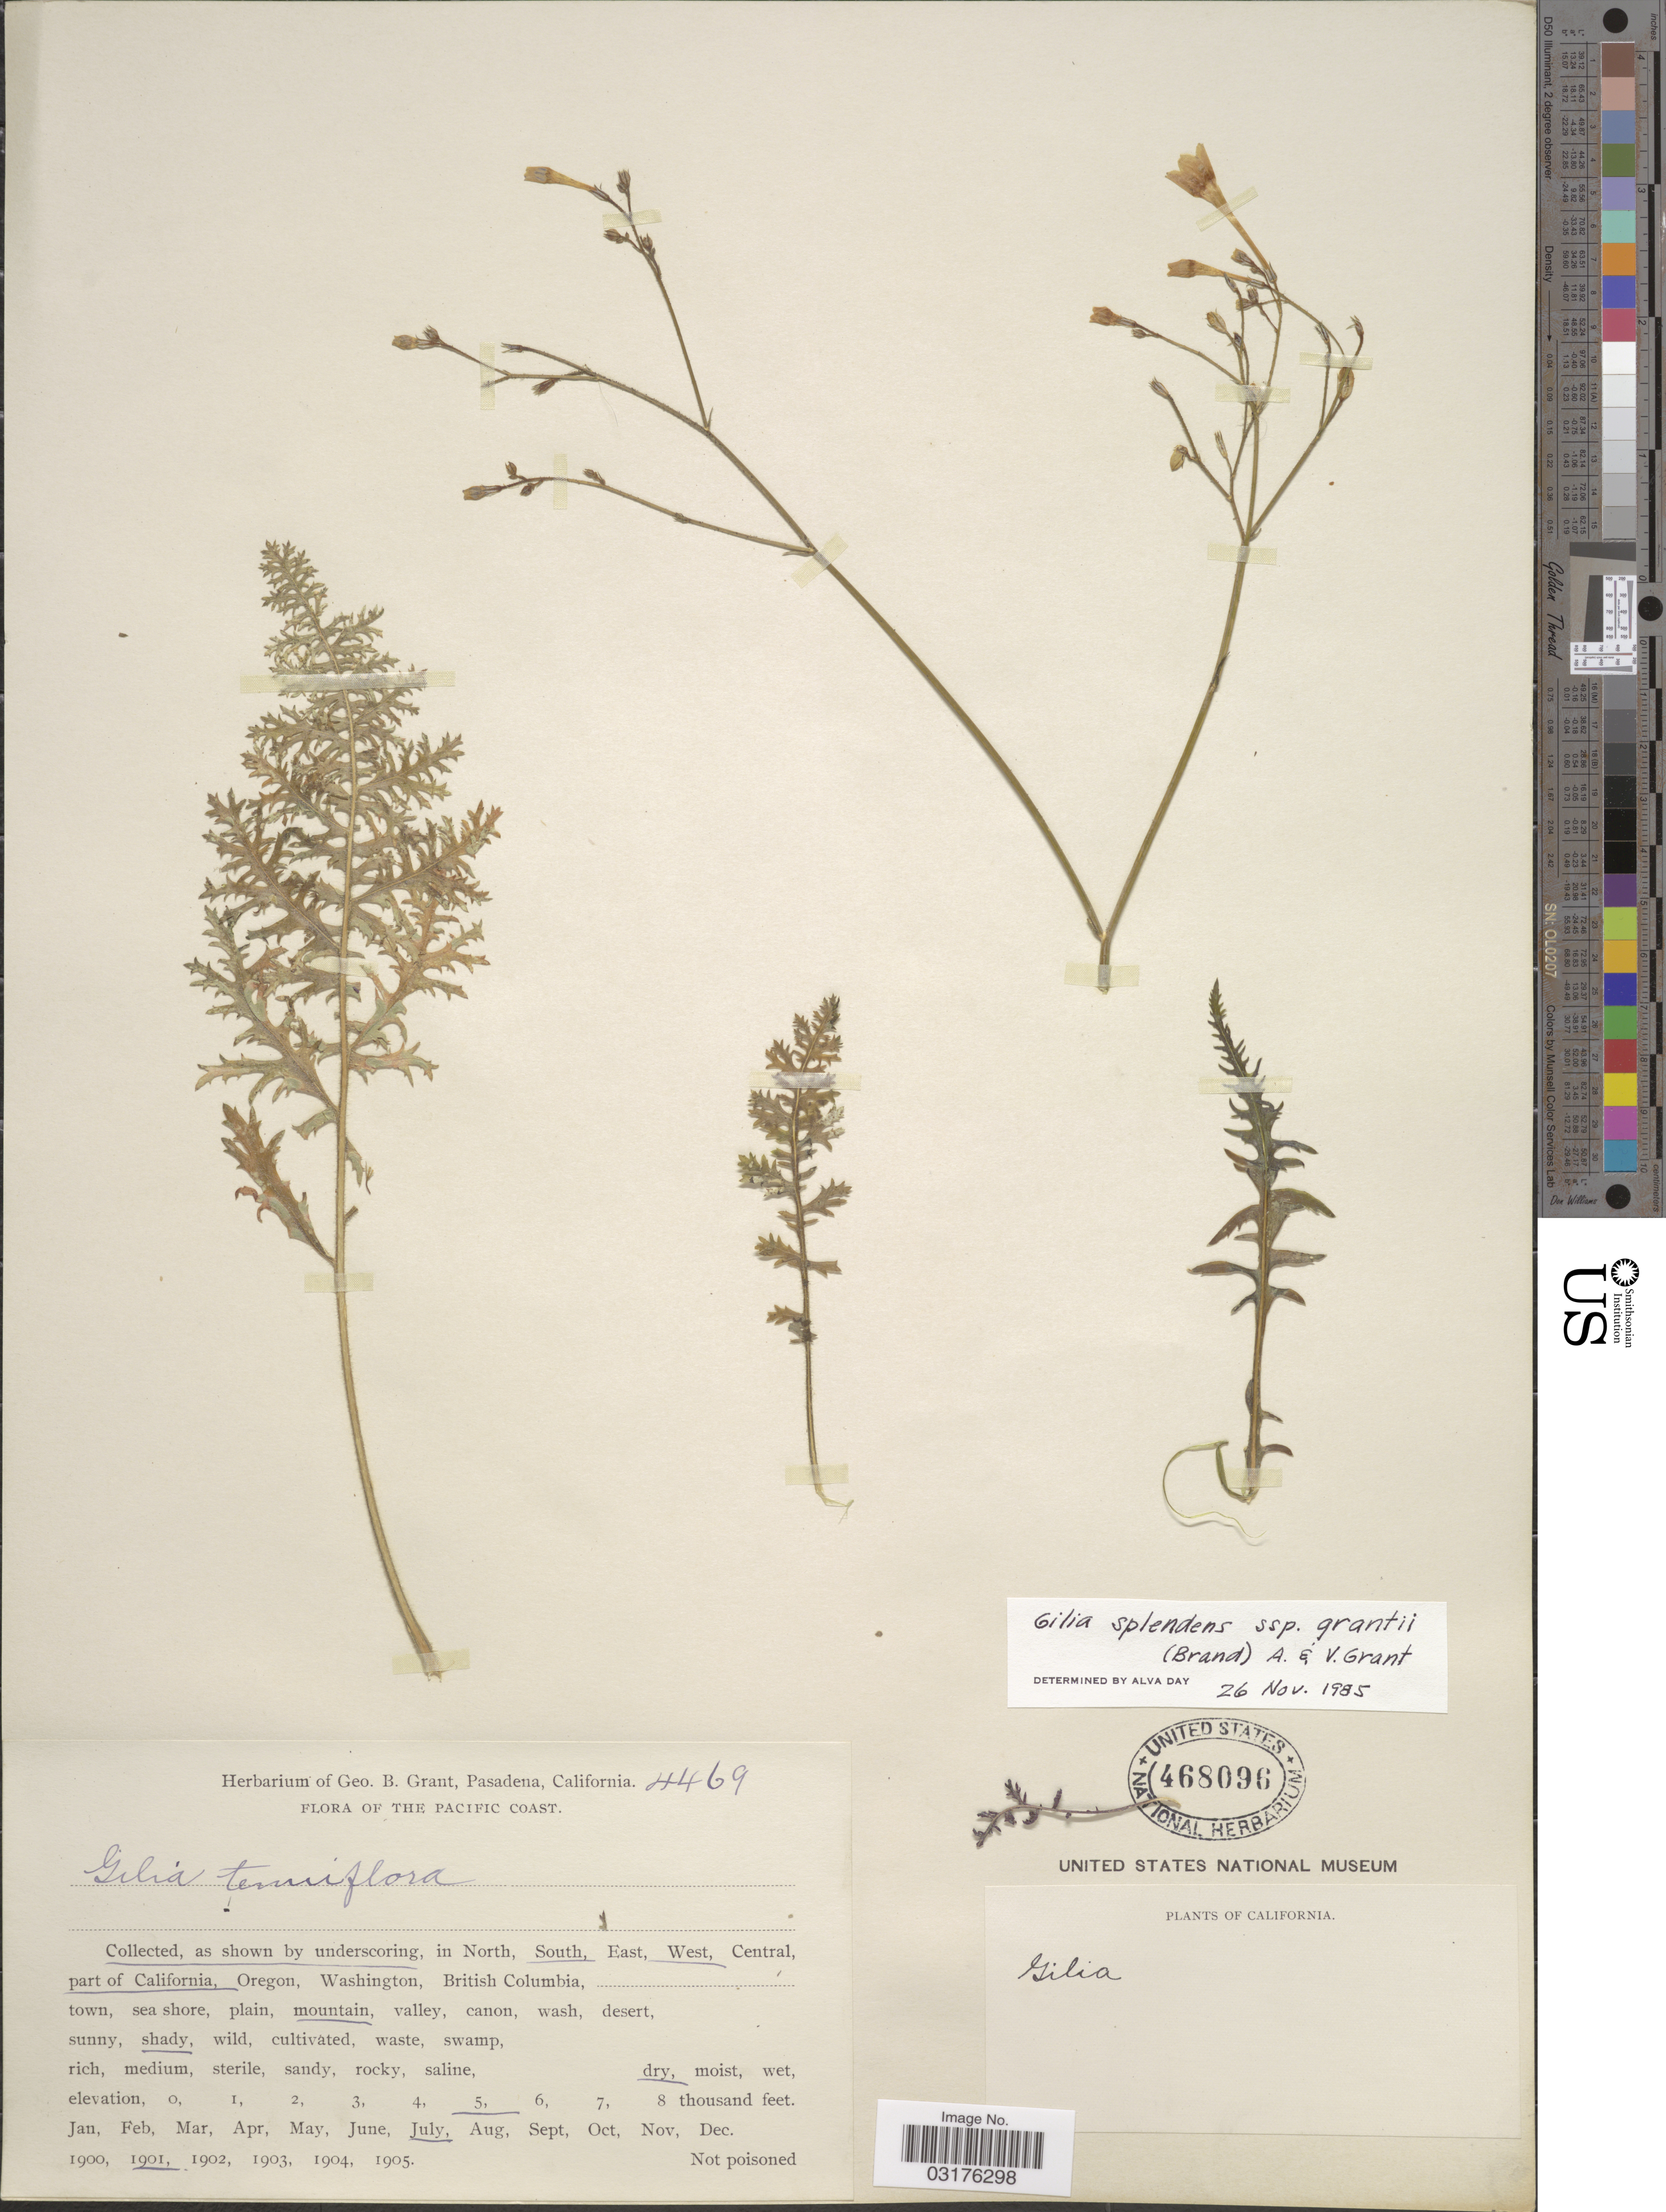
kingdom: Plantae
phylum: Tracheophyta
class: Magnoliopsida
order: Ericales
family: Polemoniaceae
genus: Saltugilia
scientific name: Saltugilia splendens subsp. grantii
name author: (Brand) L.A. Johnson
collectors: ex herb. Geo. B. Grant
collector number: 4469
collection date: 1901-07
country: United States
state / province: California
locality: The Pacific Coast. South, West, part of California.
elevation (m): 1524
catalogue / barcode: US 468096